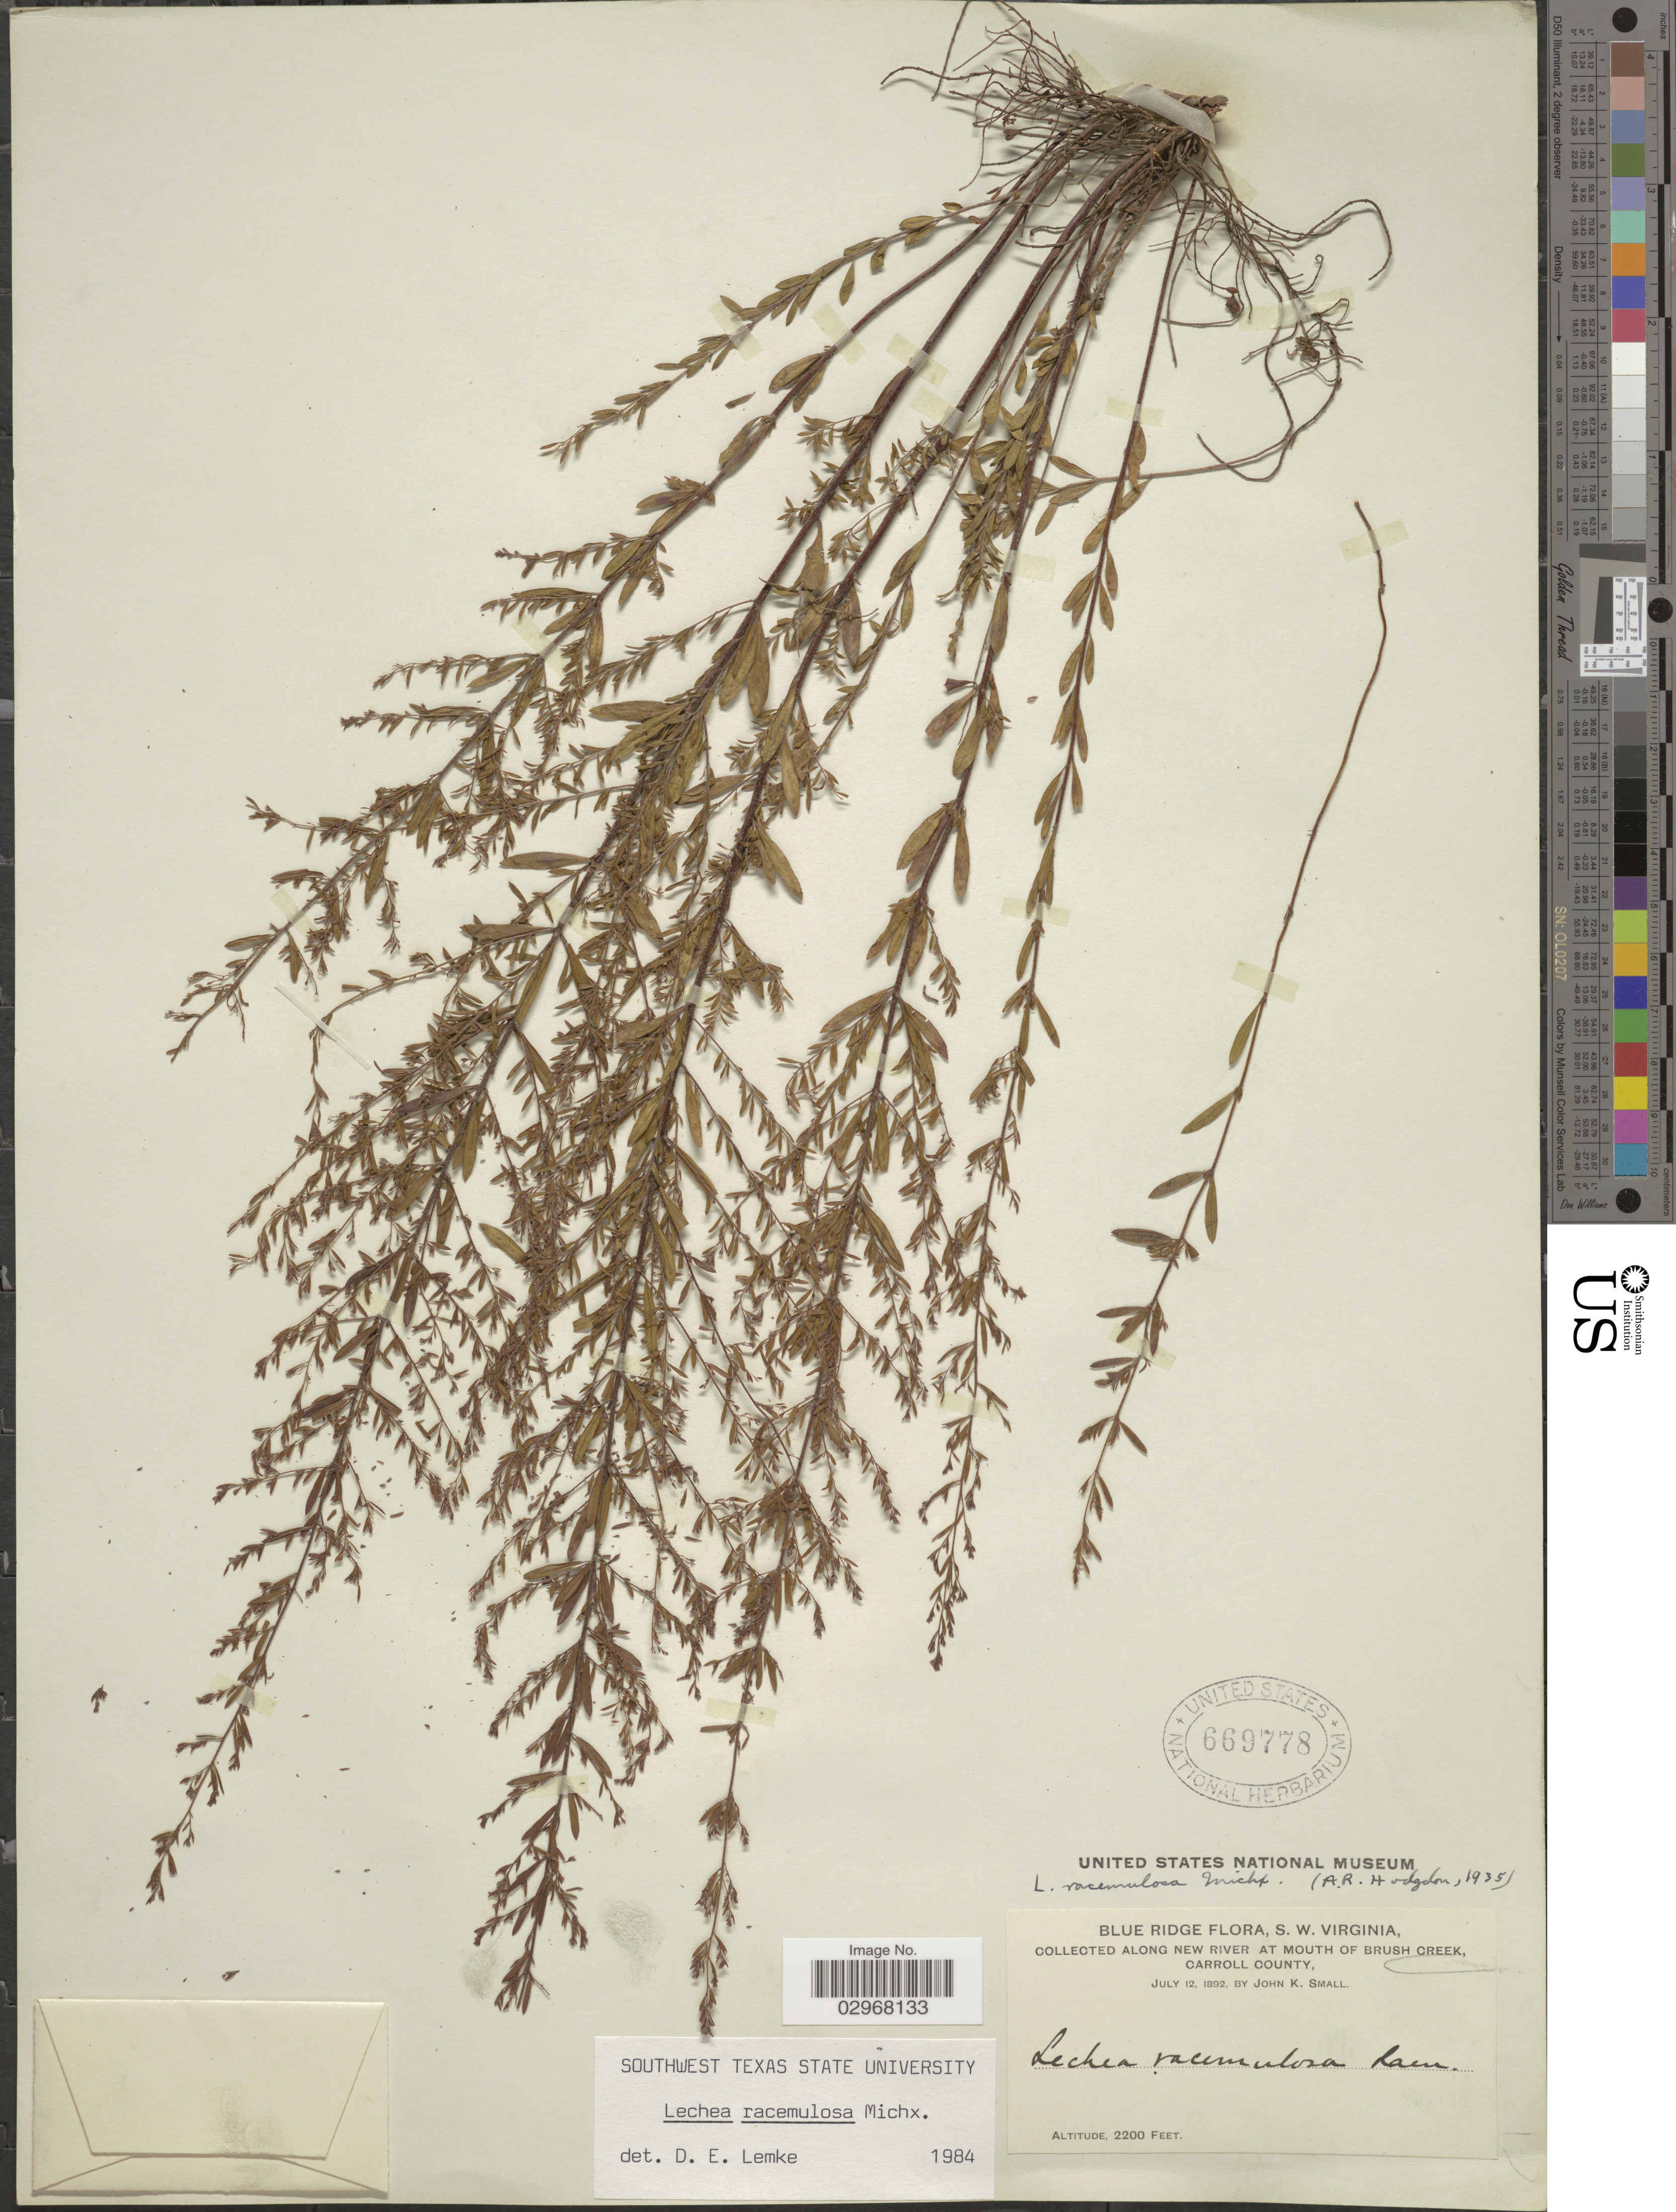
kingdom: Plantae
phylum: Tracheophyta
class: Magnoliopsida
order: Malvales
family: Cistaceae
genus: Lechea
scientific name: Lechea racemulosa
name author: Michx.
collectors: J. K. Small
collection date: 1892-07-12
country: United States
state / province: Virginia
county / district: Carroll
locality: Blue Ridge, S.W. Virginia. Along New River at mouth of Brush Creek, Carroll County.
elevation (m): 671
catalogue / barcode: US 669778